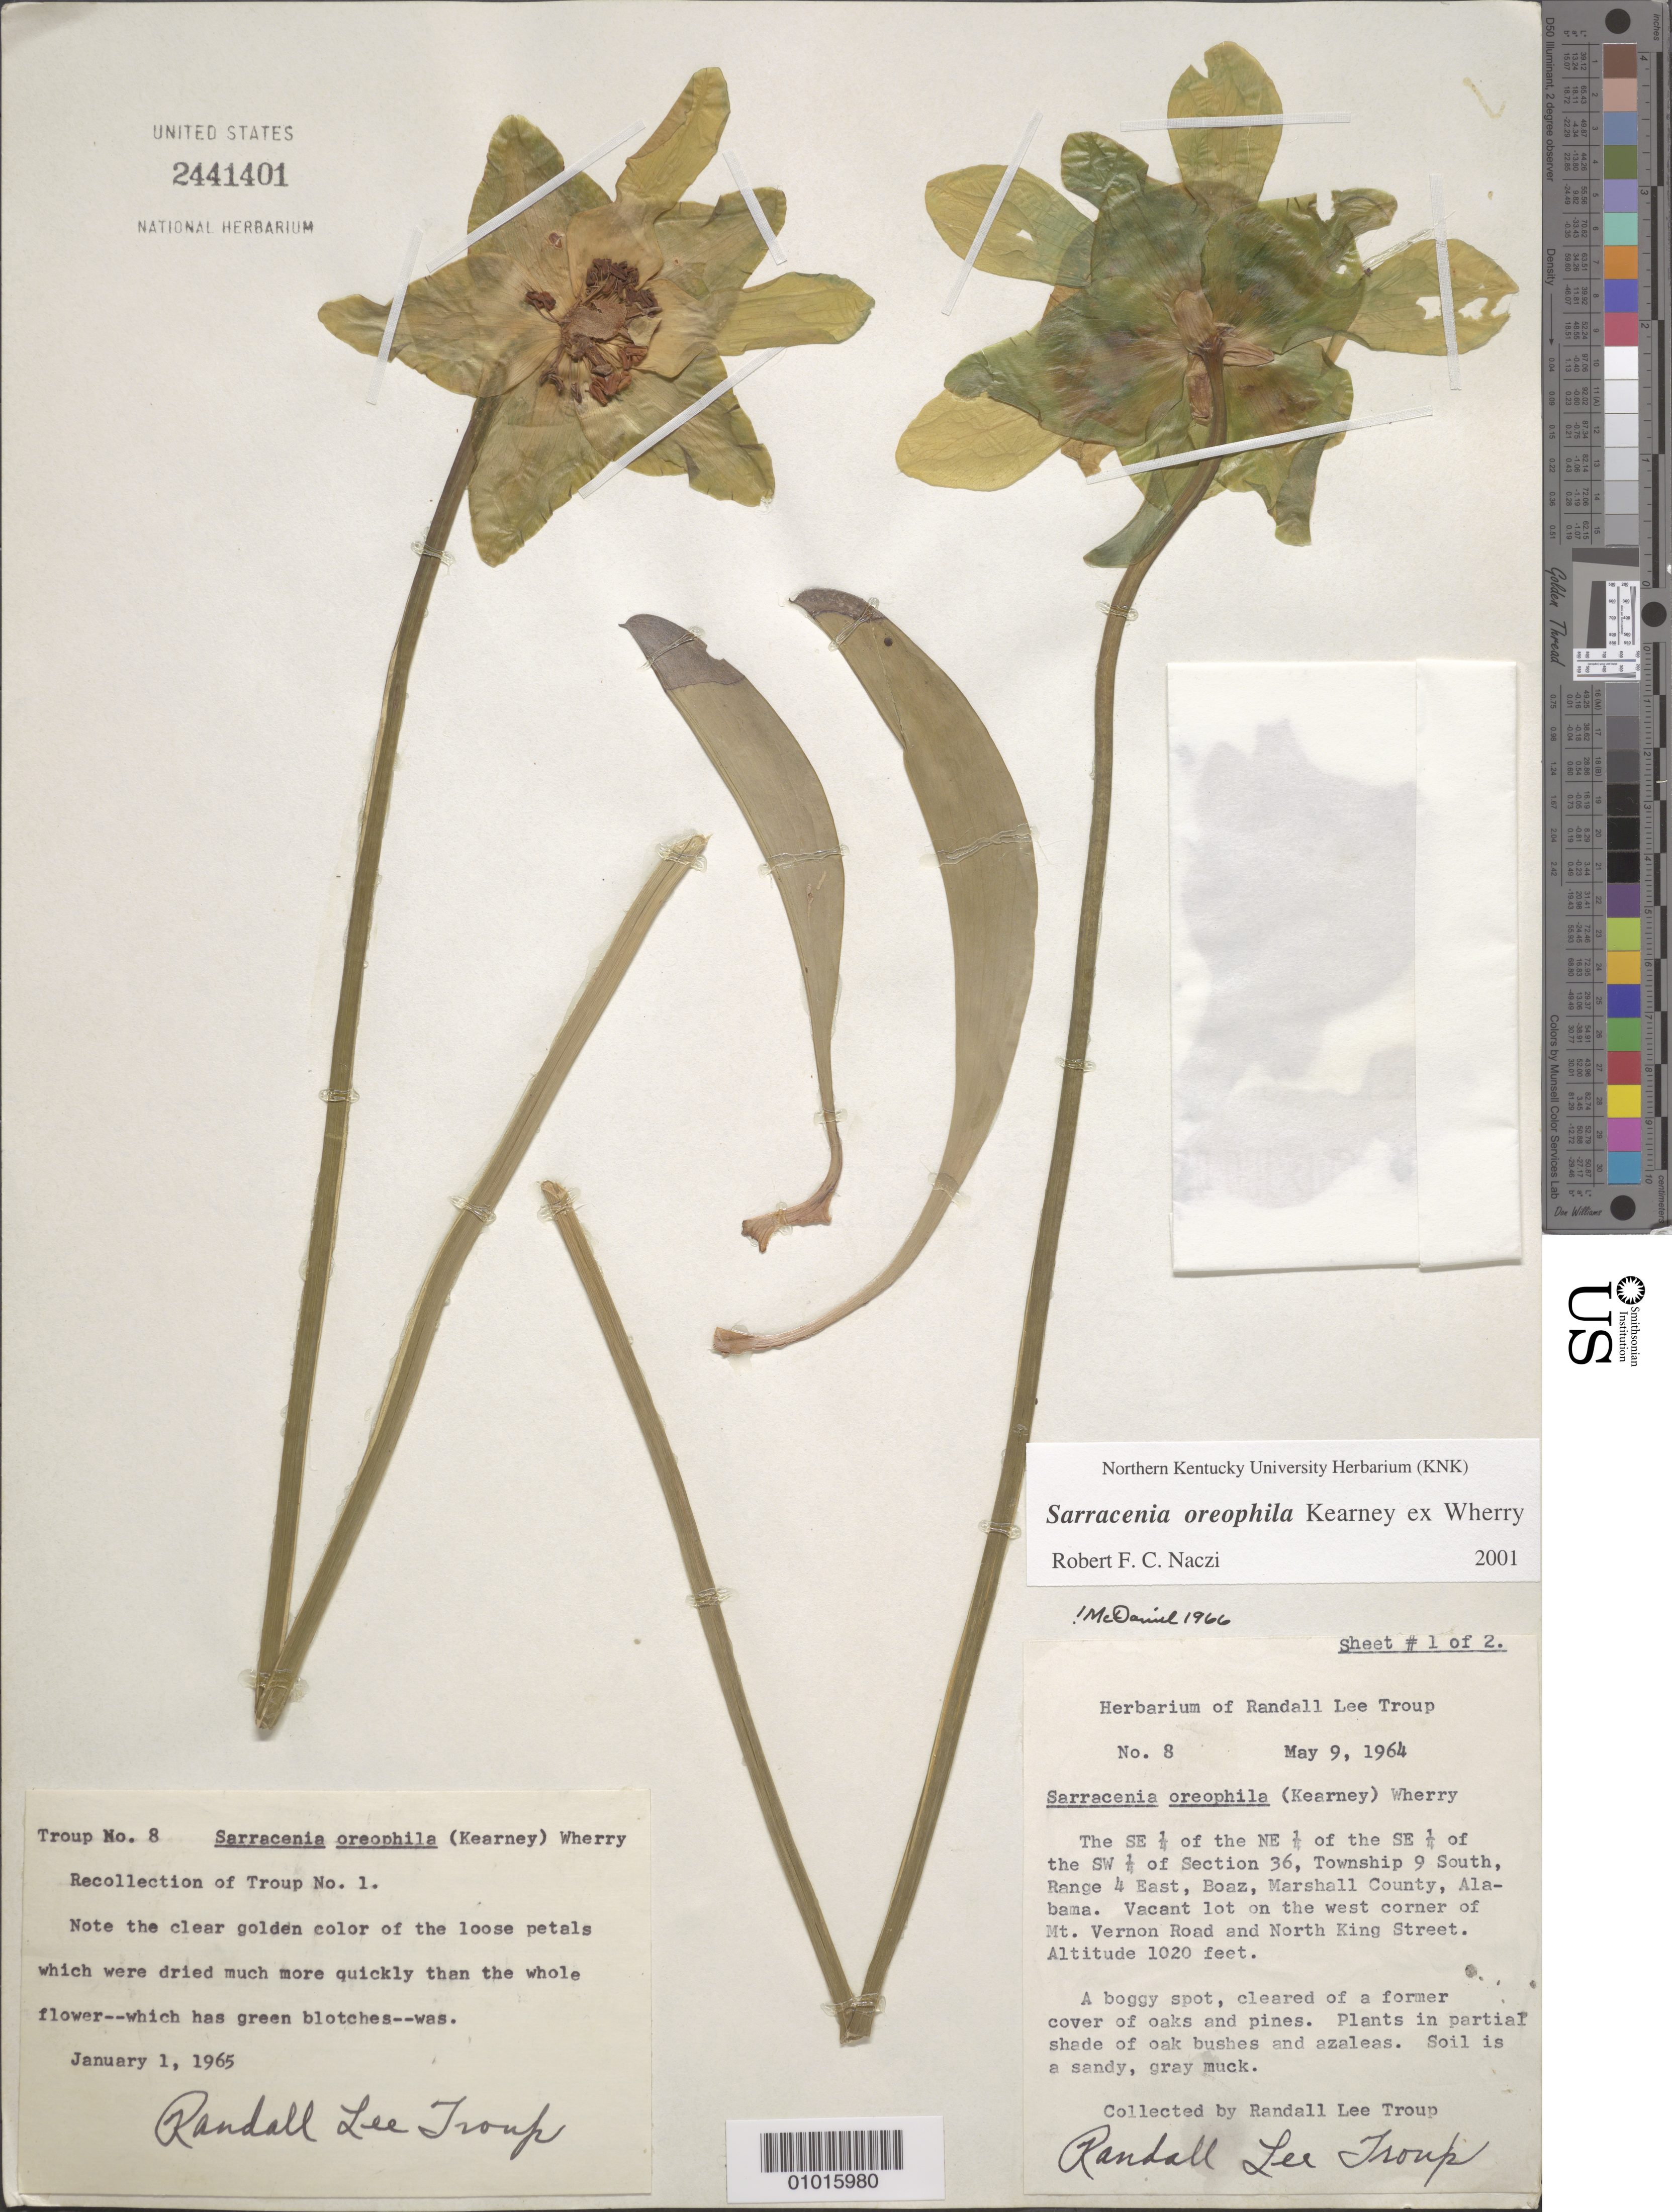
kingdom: Plantae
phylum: Tracheophyta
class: Magnoliopsida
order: Ericales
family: Sarraceniaceae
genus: Sarracenia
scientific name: Sarracenia oreophila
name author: Kearney ex Wherry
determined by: Naczi, R. F. C.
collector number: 8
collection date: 1964-05-09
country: United States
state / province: Alabama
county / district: Marshall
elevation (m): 311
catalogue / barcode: US 2441401